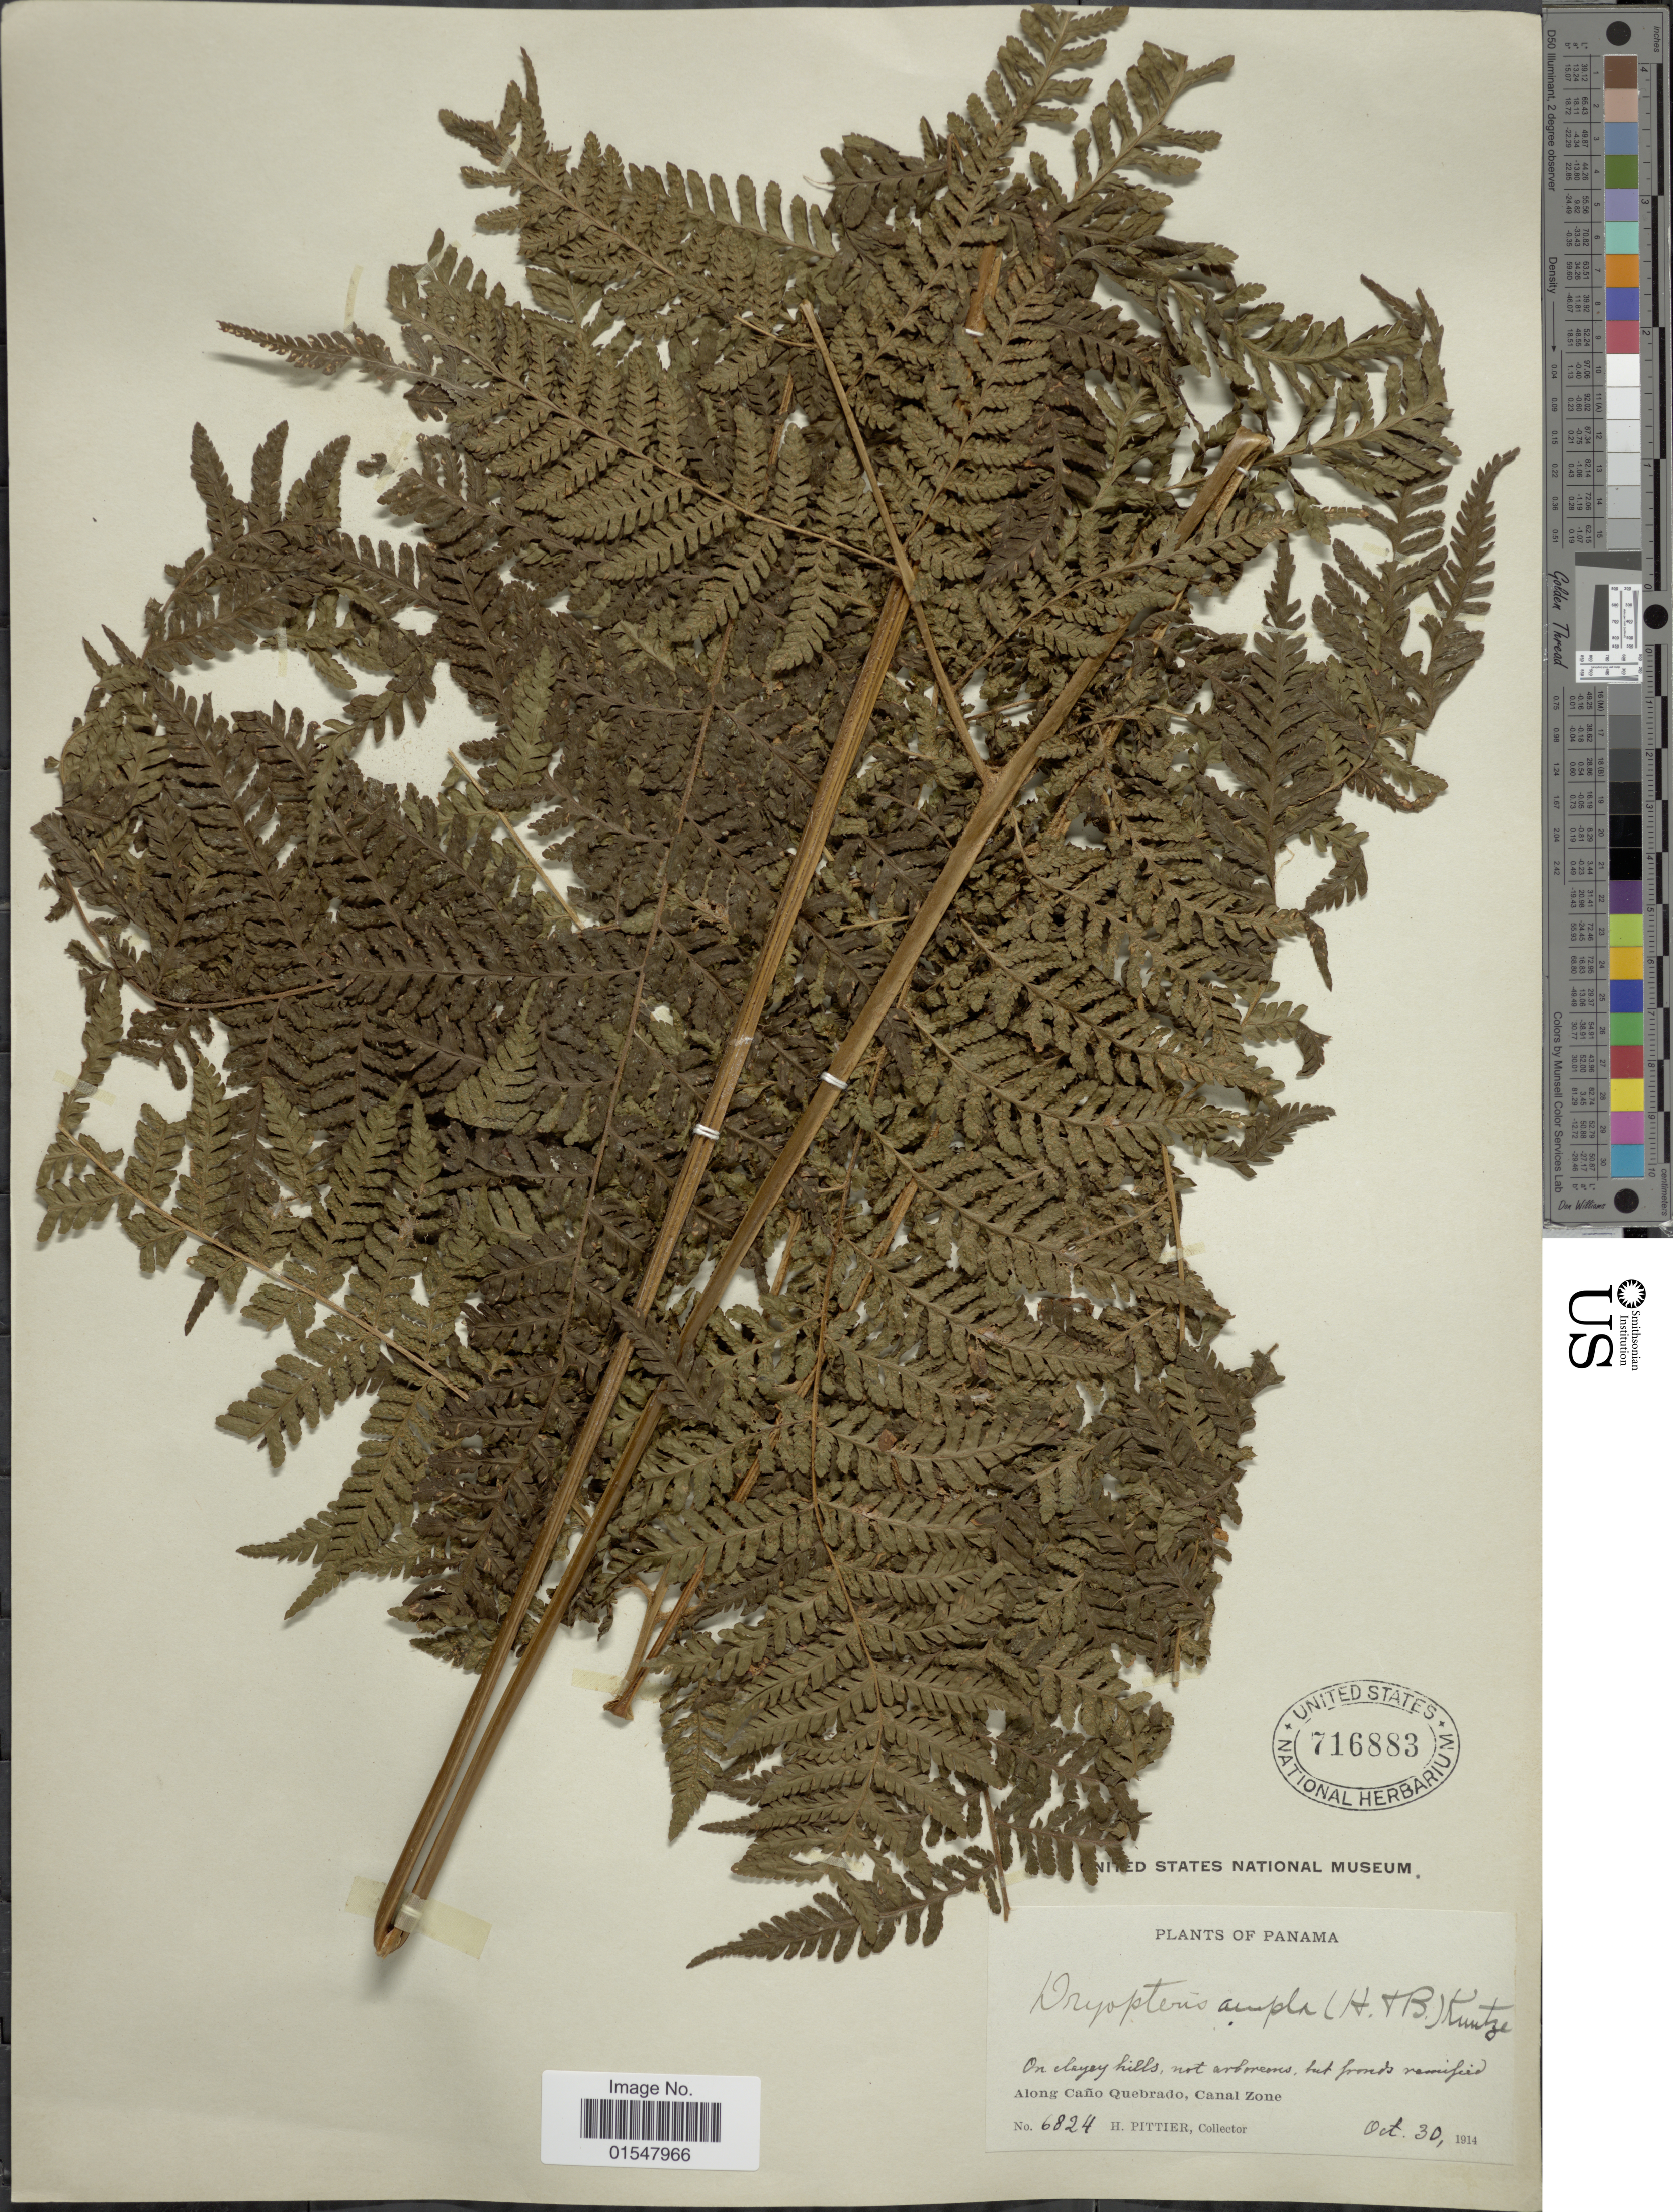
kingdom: Plantae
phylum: Tracheophyta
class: Polypodiopsida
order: Polypodiales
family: Dryopteridaceae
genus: Ctenitis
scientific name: Ctenitis sloanei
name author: (Poepp. ex Spreng.) C.V. Morton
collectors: H. F. Pittier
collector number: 6824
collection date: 1914-10-30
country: Panama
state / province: Colón / Panamá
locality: Panama, Along Caño Quebrado, Canal zone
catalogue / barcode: US 716883